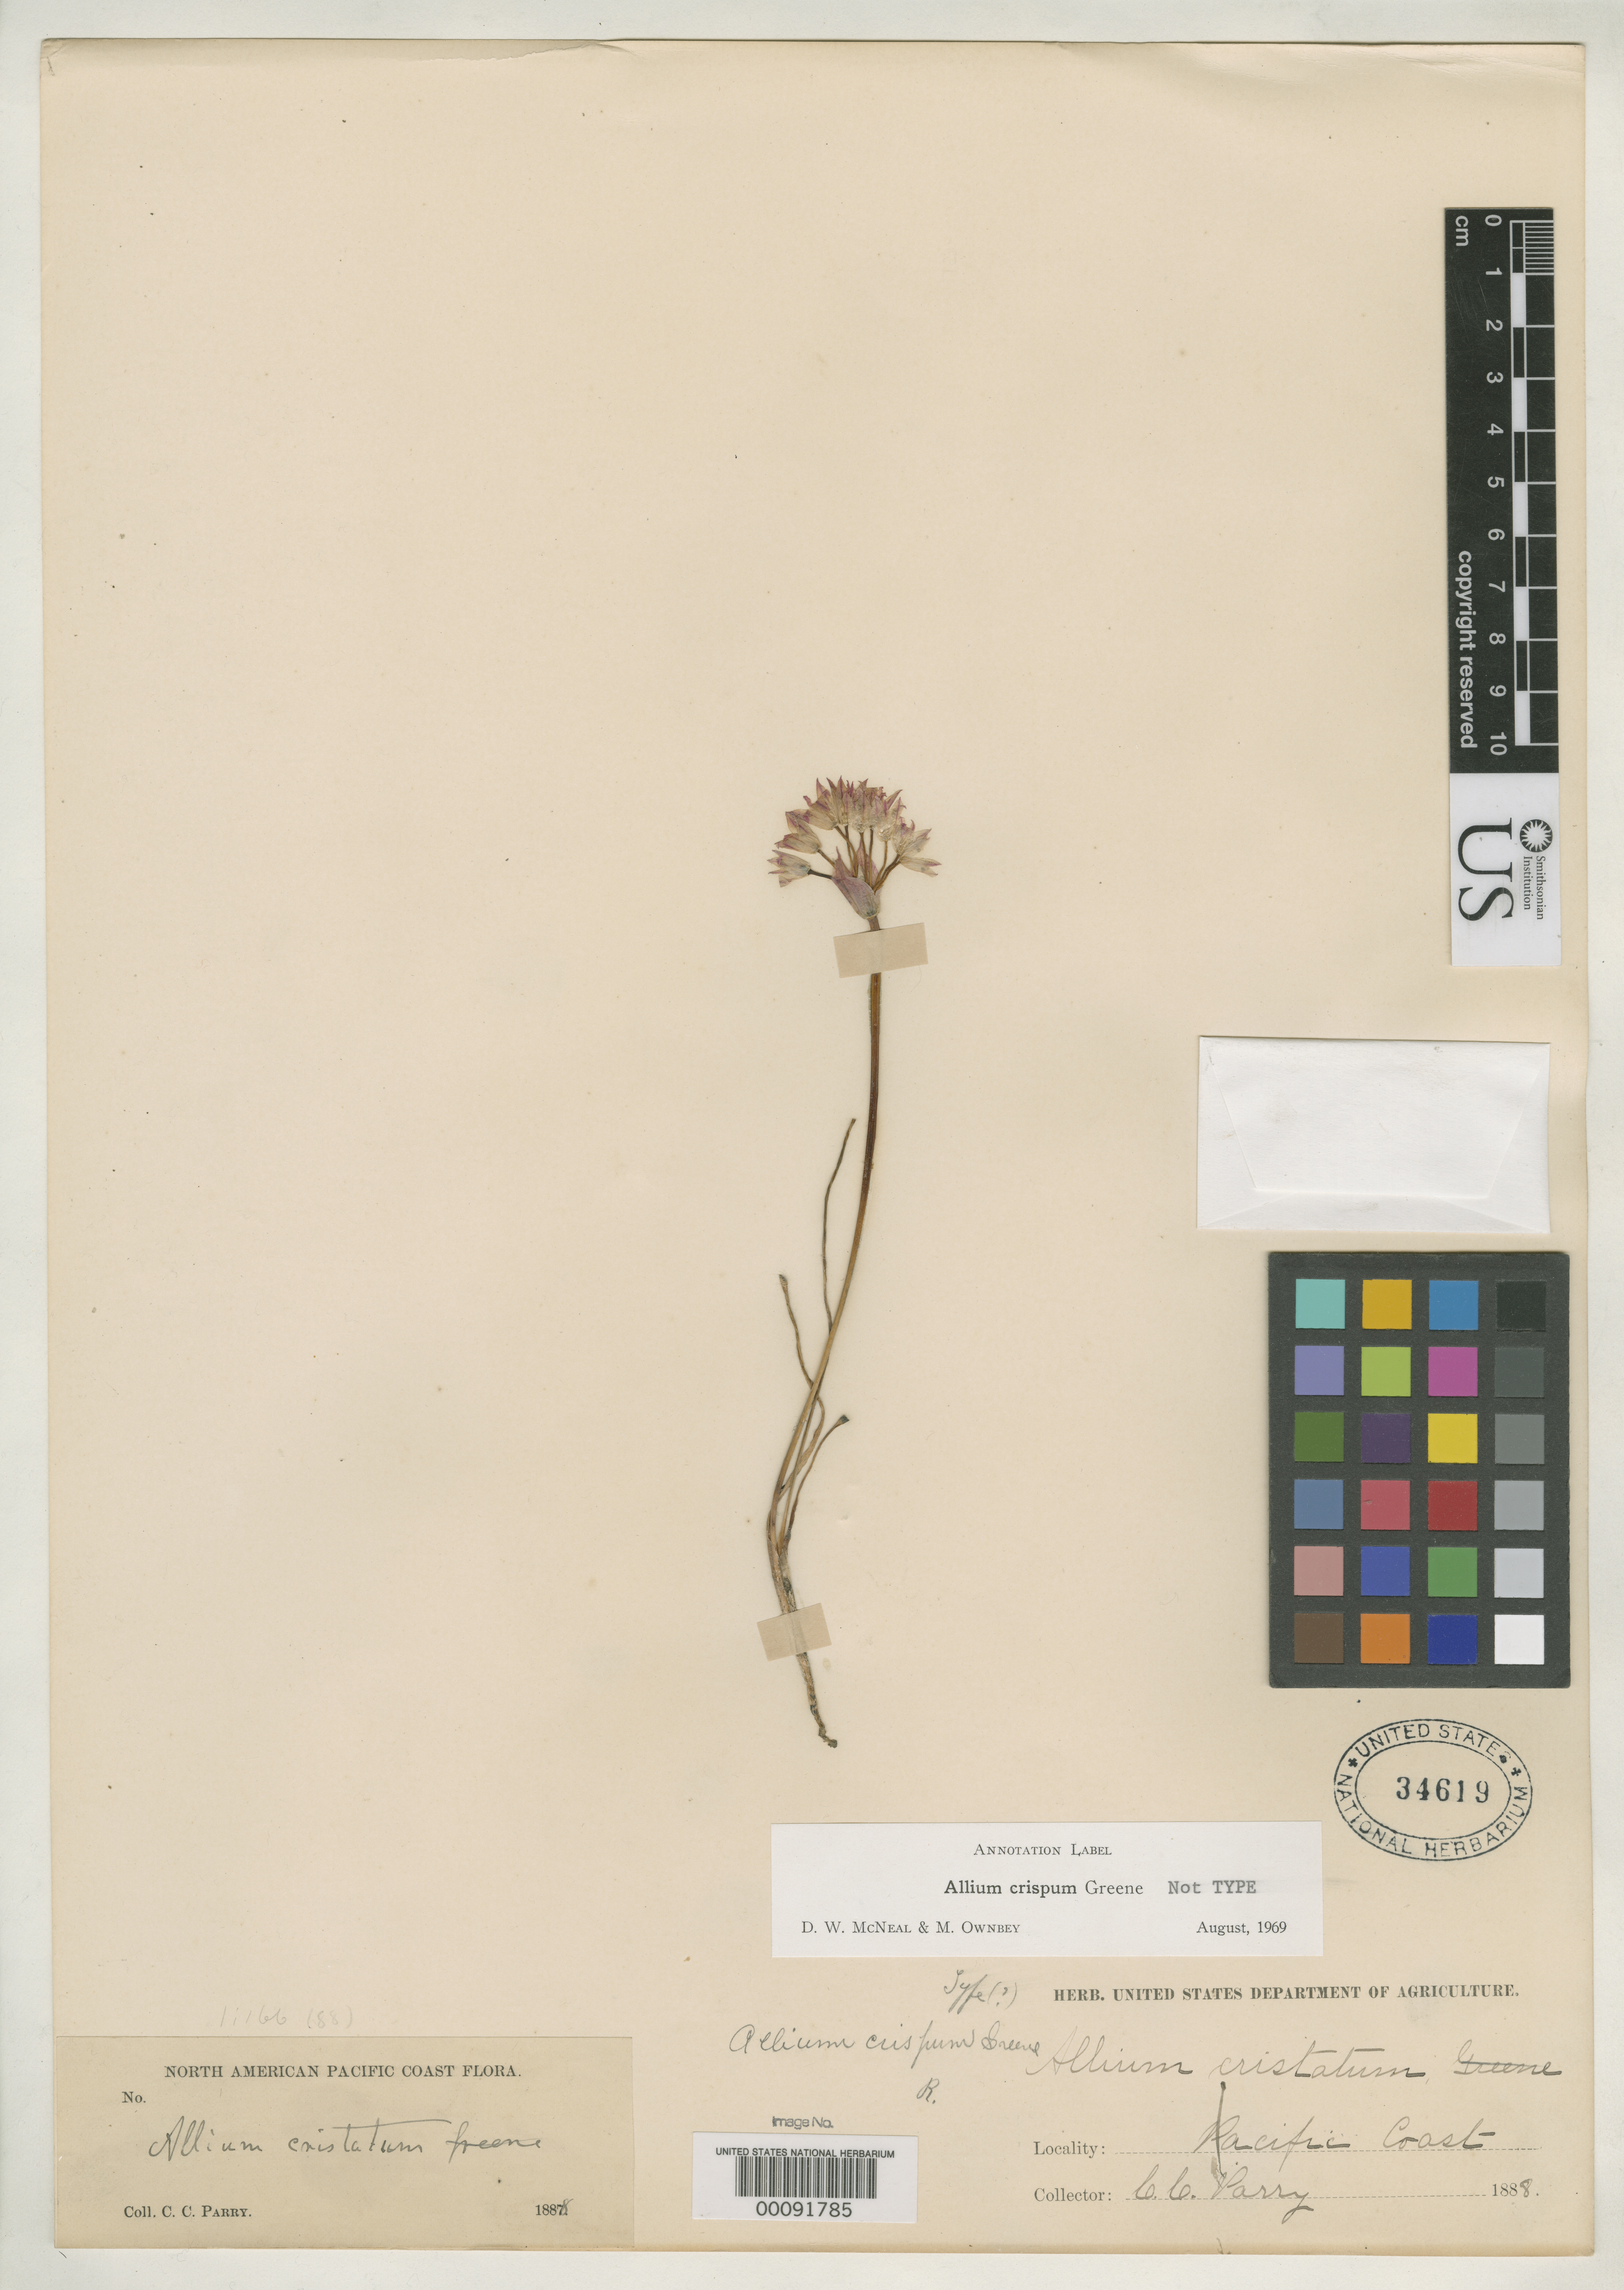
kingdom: Plantae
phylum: Tracheophyta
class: Liliopsida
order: Asparagales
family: Amaryllidaceae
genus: Allium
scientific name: Allium crispum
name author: Greene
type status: Isotype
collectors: C. C. Parry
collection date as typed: Apr 1888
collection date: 1888-04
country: United States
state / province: California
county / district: San Luis Obispo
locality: El Paso de Robles.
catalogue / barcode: US 34619